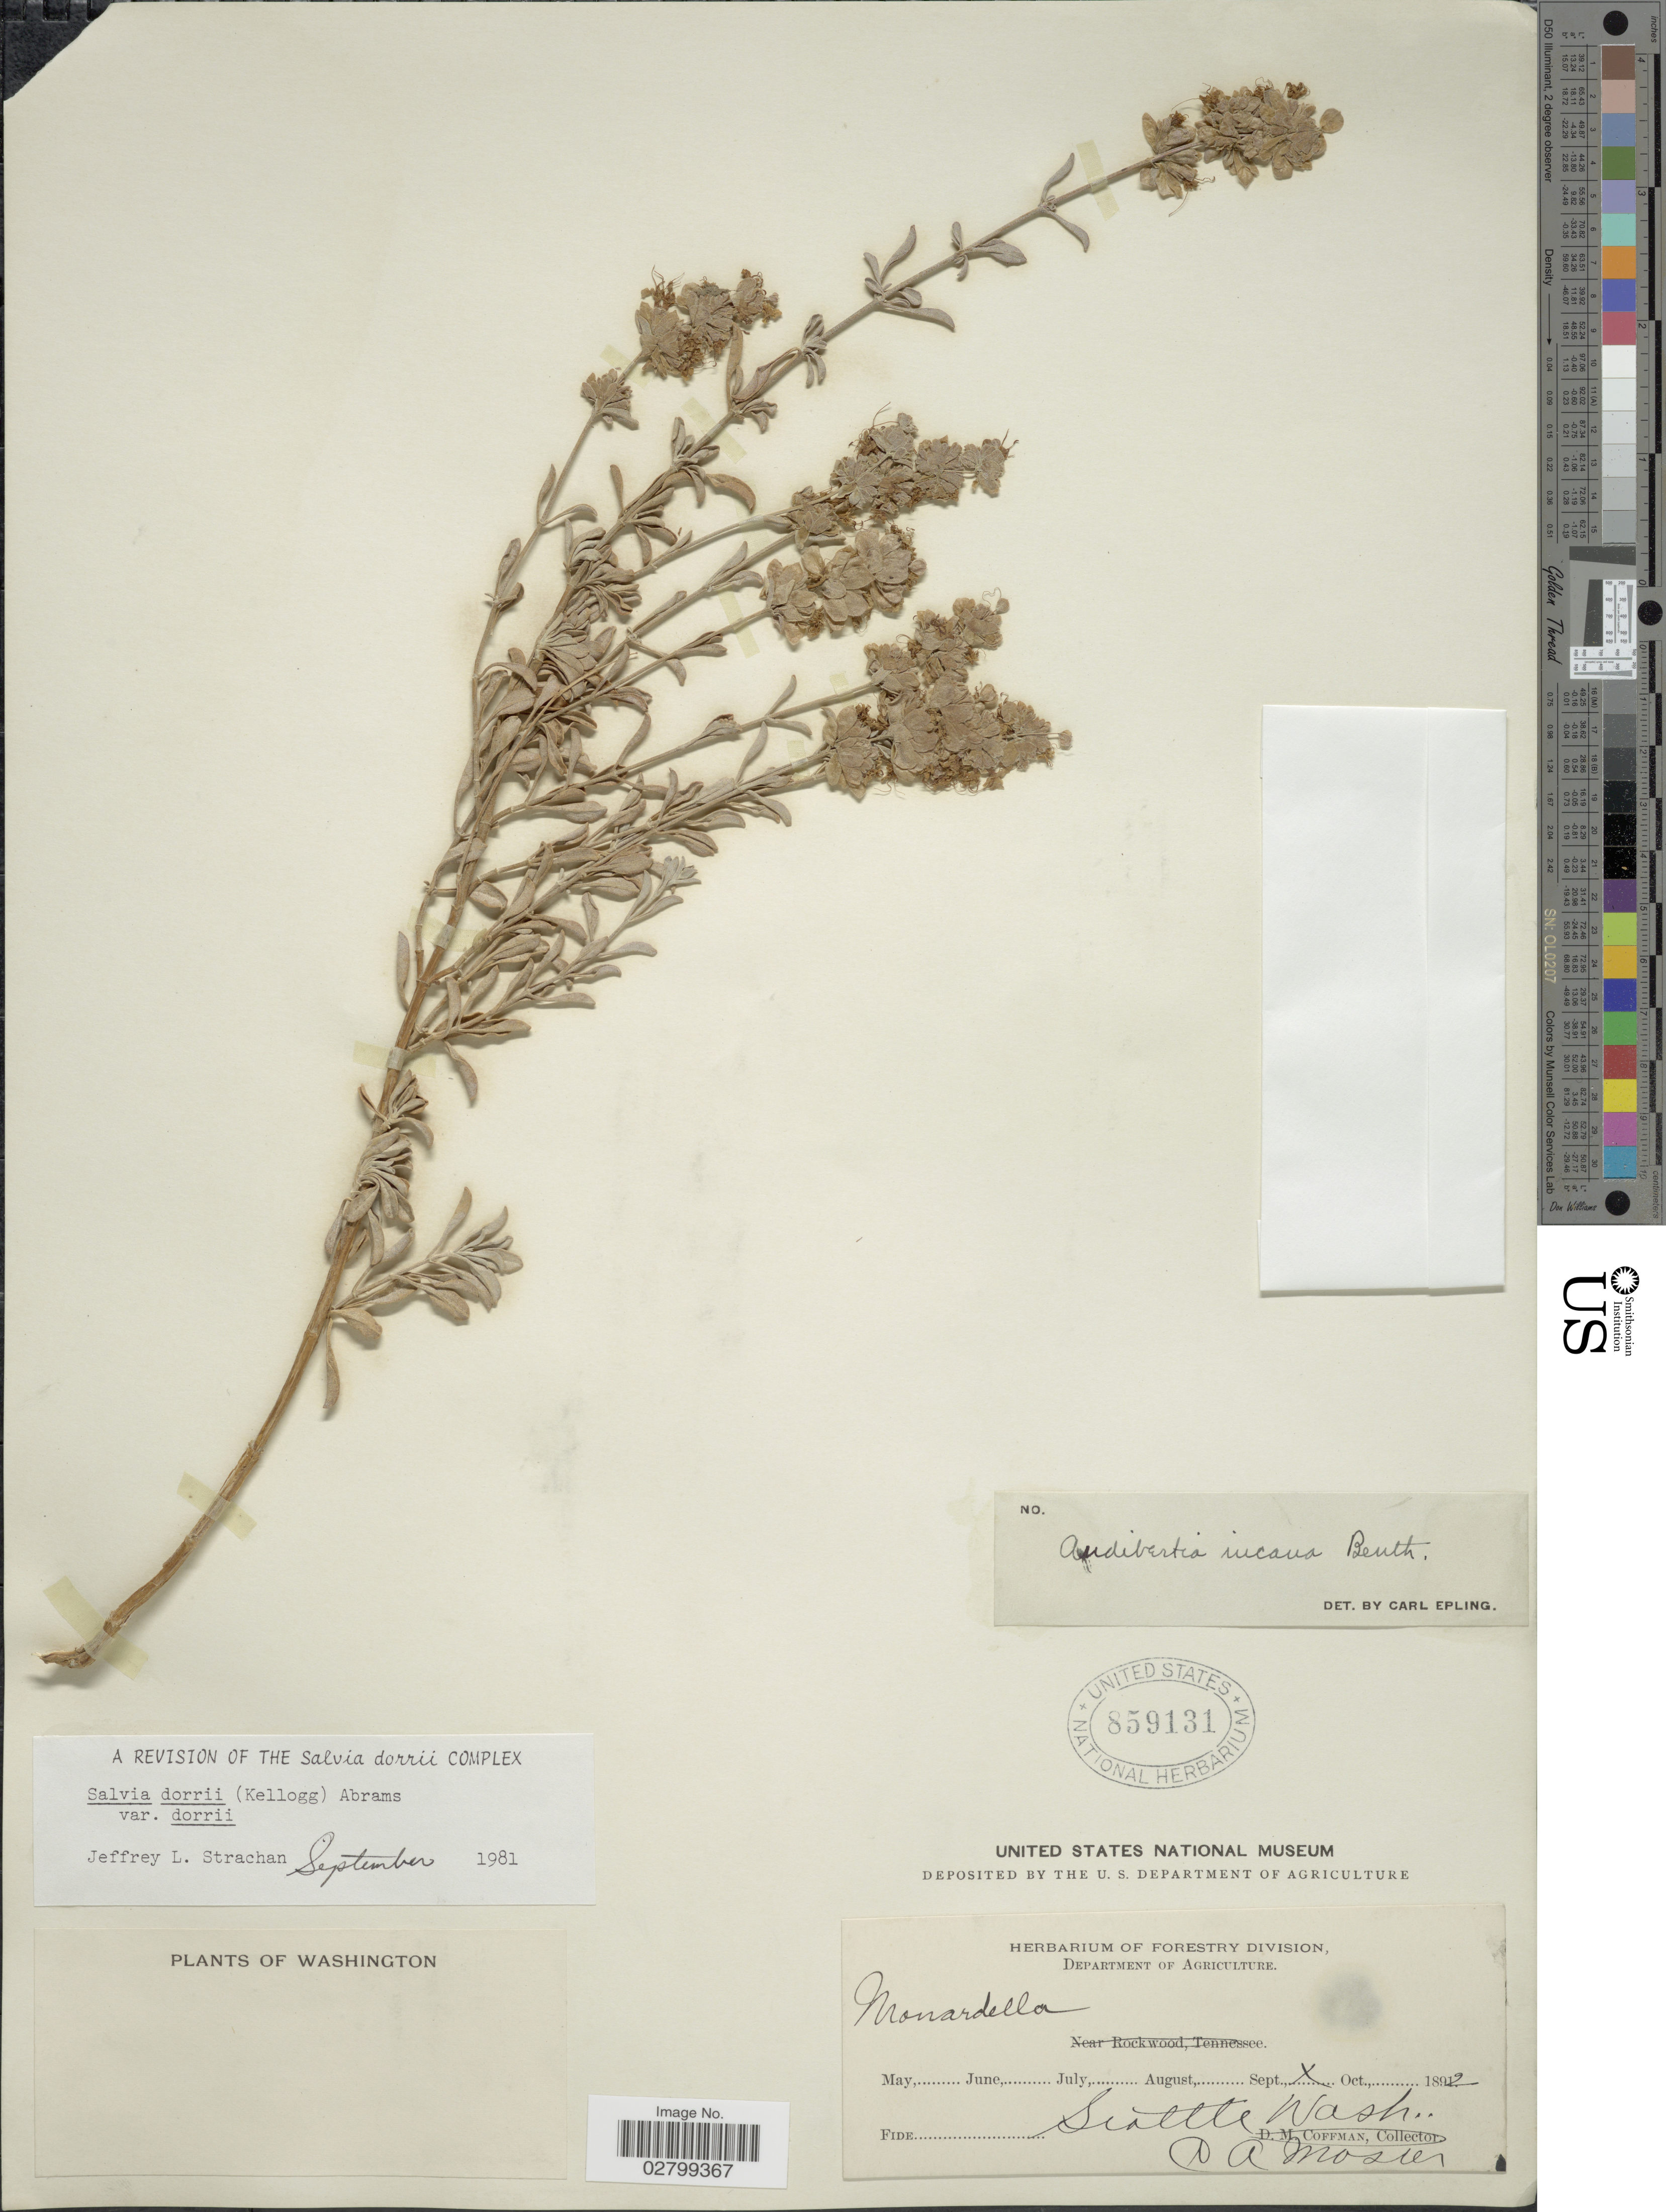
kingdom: Plantae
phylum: Tracheophyta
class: Magnoliopsida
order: Lamiales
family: Lamiaceae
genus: Salvia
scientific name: Salvia dorrii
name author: (Kellogg) Abrams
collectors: C. A. Mosier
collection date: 1892-09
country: United States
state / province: Washington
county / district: King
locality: Seattle.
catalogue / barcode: US 859131